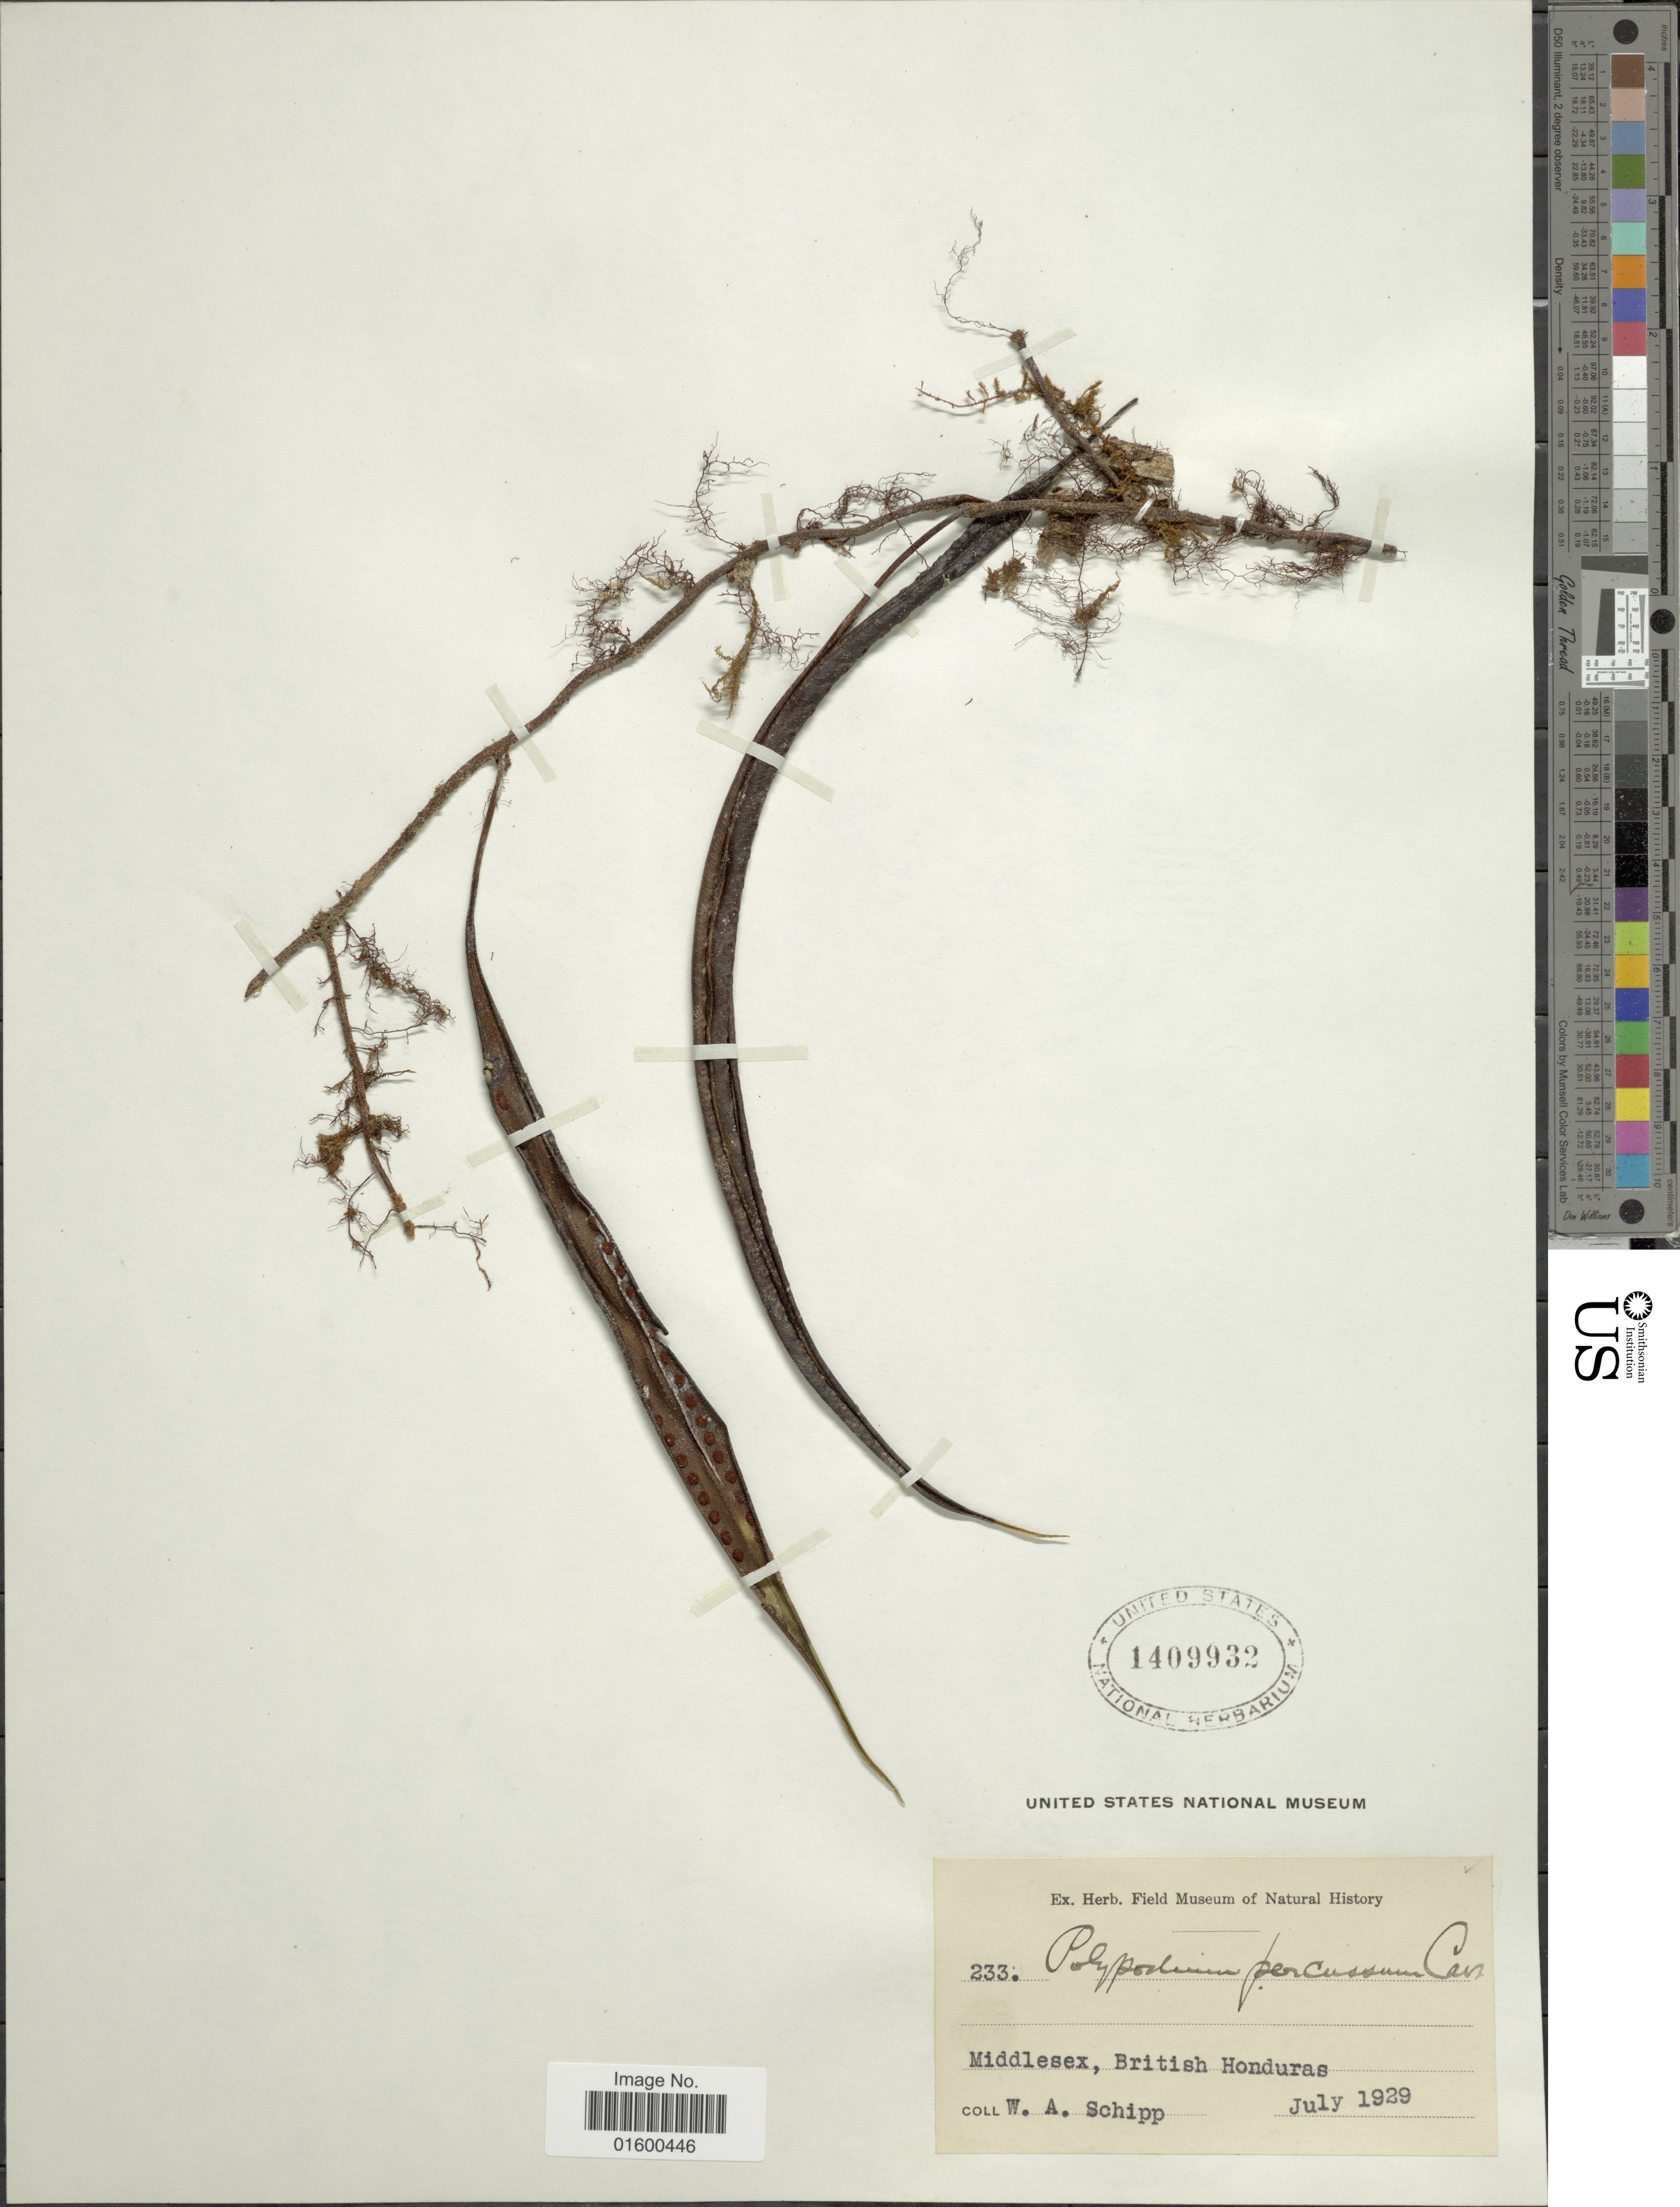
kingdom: Plantae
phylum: Tracheophyta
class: Polypodiopsida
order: Polypodiales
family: Polypodiaceae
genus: Microgramma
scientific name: Microgramma percussa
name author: (Cav.) de la Sota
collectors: W. Schipp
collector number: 233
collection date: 1929-07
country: Belize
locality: Middlesex, British Honduras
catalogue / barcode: US 1409932